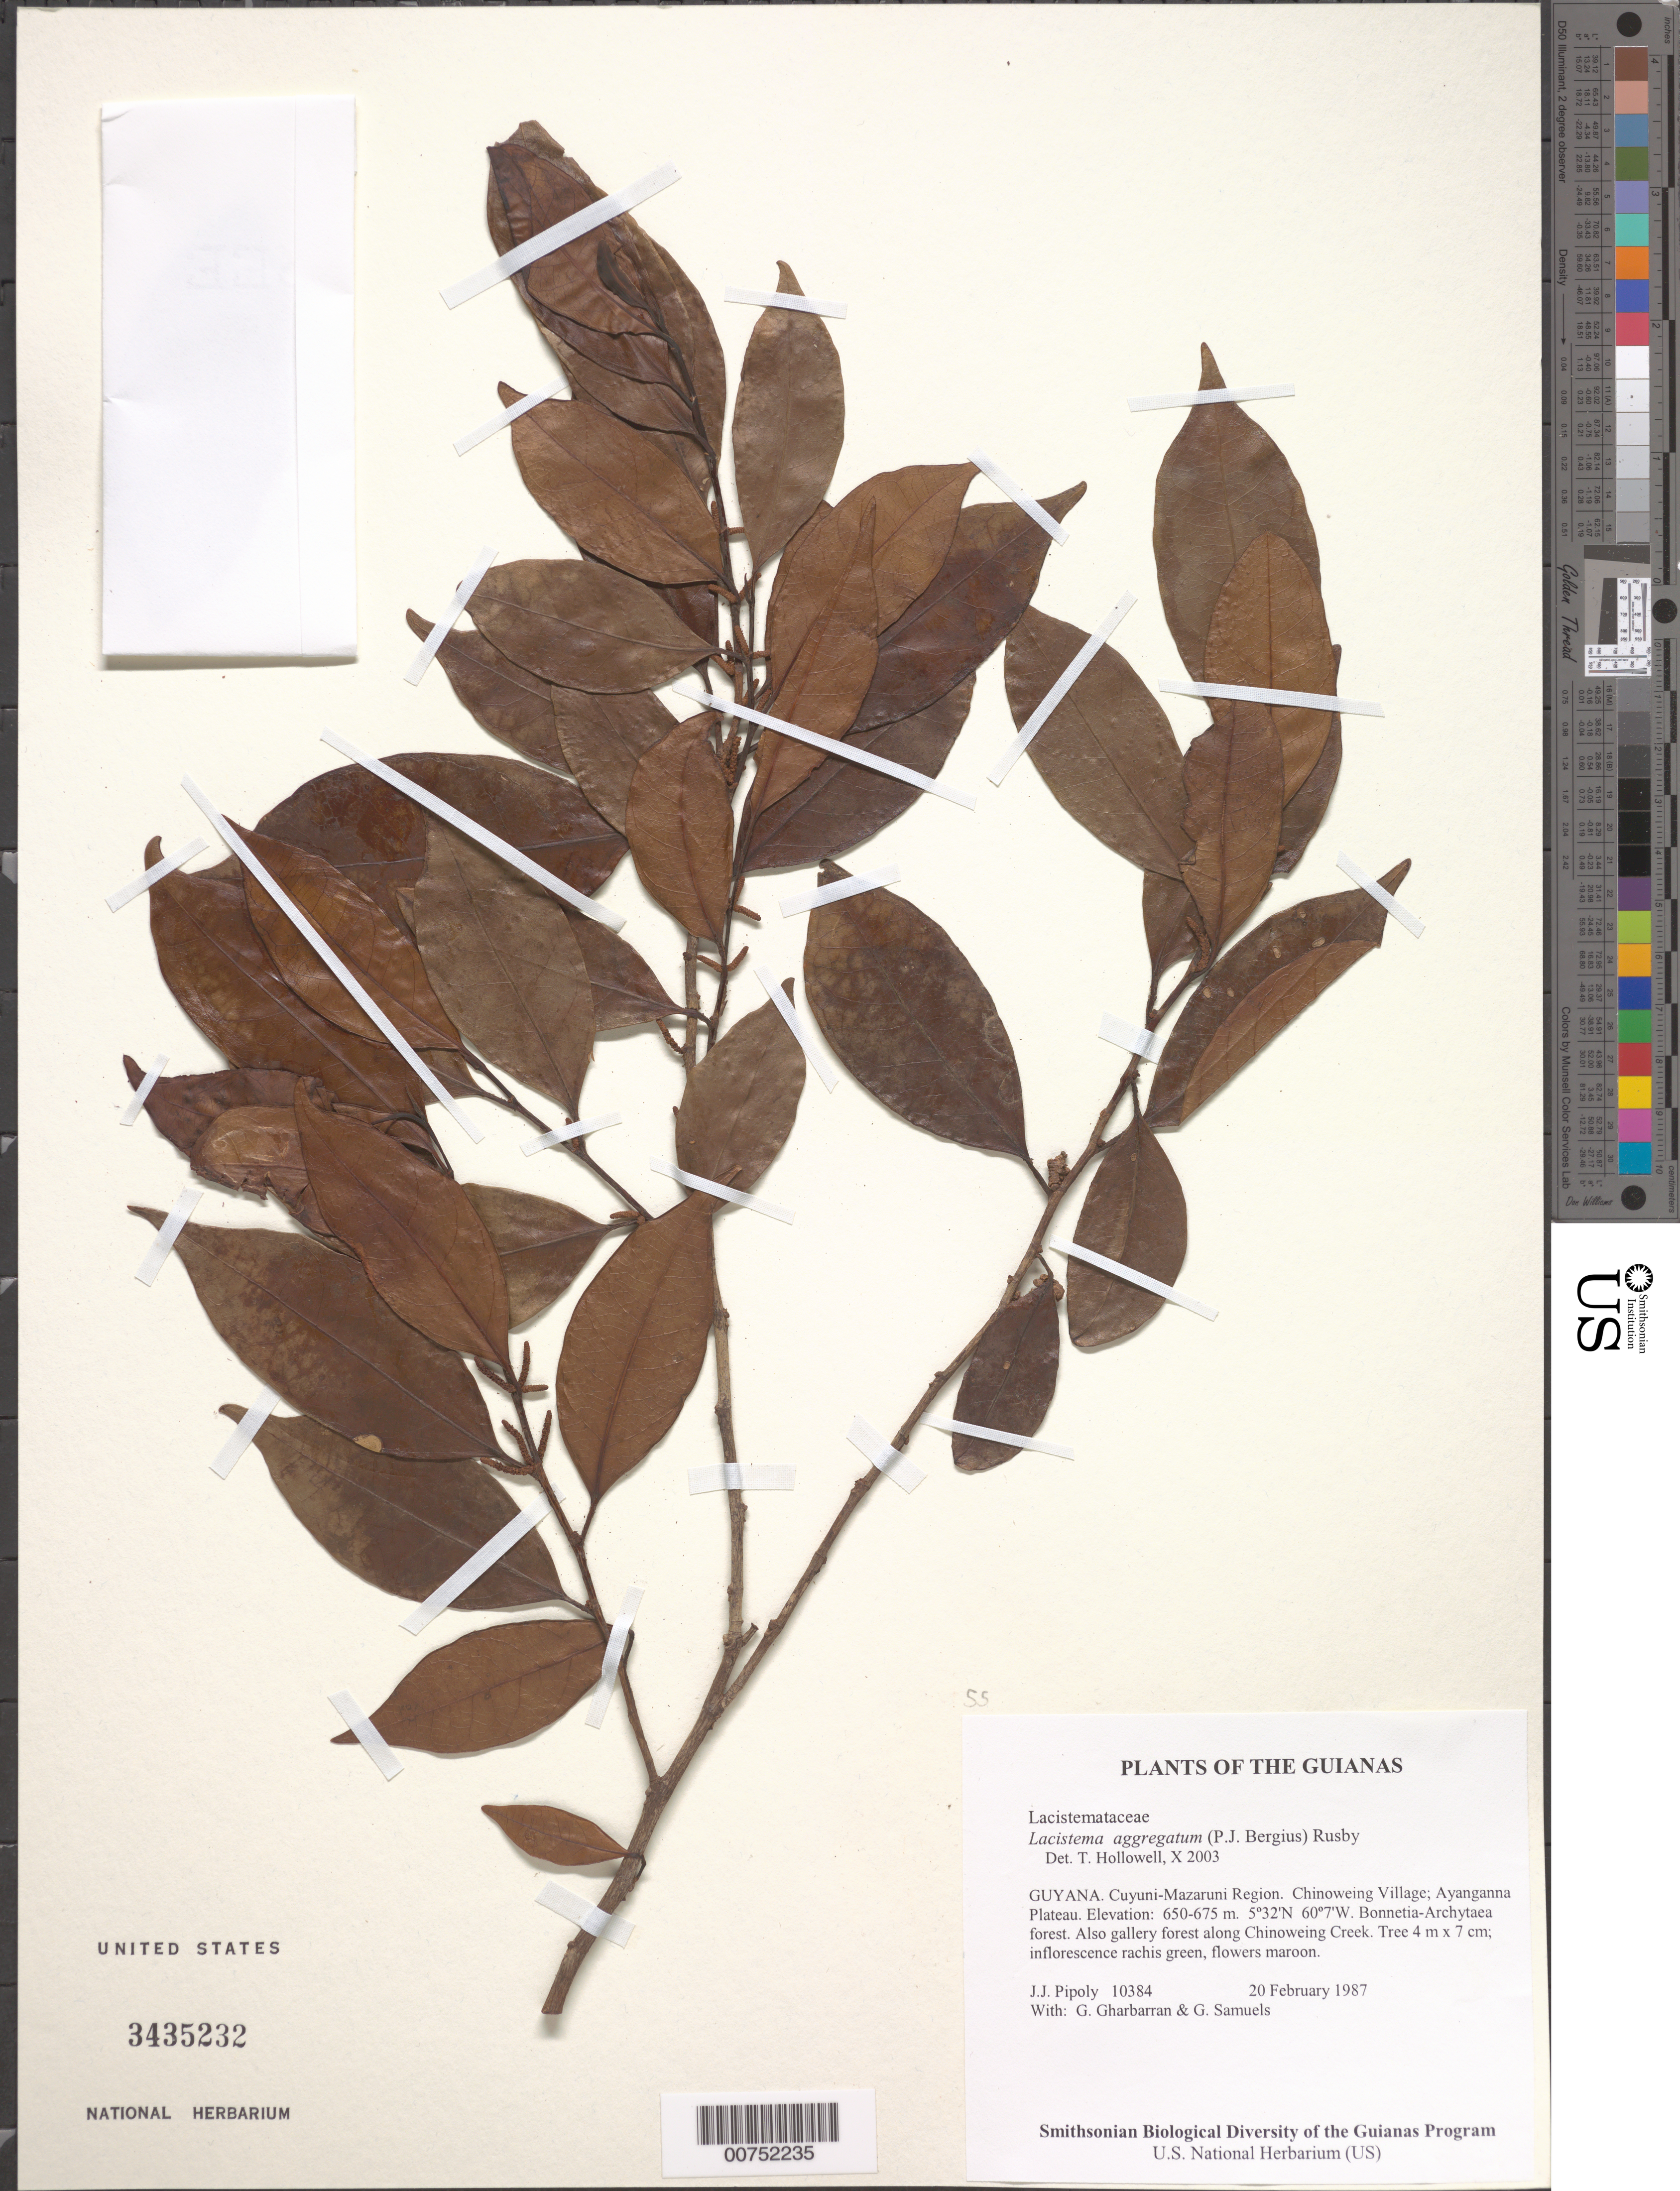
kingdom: Plantae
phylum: Tracheophyta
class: Magnoliopsida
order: Malpighiales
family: Lacistemataceae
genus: Lacistema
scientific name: Lacistema aggregatum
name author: (P.J. Bergius) Rusby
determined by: Hollowell, T. H., (BOT), Smithsonian Institution - National Museum of Natural History (UNITED STATES)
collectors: J. J. Pipoly, G. Gharbarran & G. Samuels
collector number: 10384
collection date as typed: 20 February 1987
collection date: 1987-02-20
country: Guyana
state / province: Cuyuni-Mazaruni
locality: Chinoweing Village; Ayanganna Plateau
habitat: Bonnetia-Archytaea forest. Also gallery forest along Chinoweing Creek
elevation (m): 650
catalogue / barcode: US 3435232